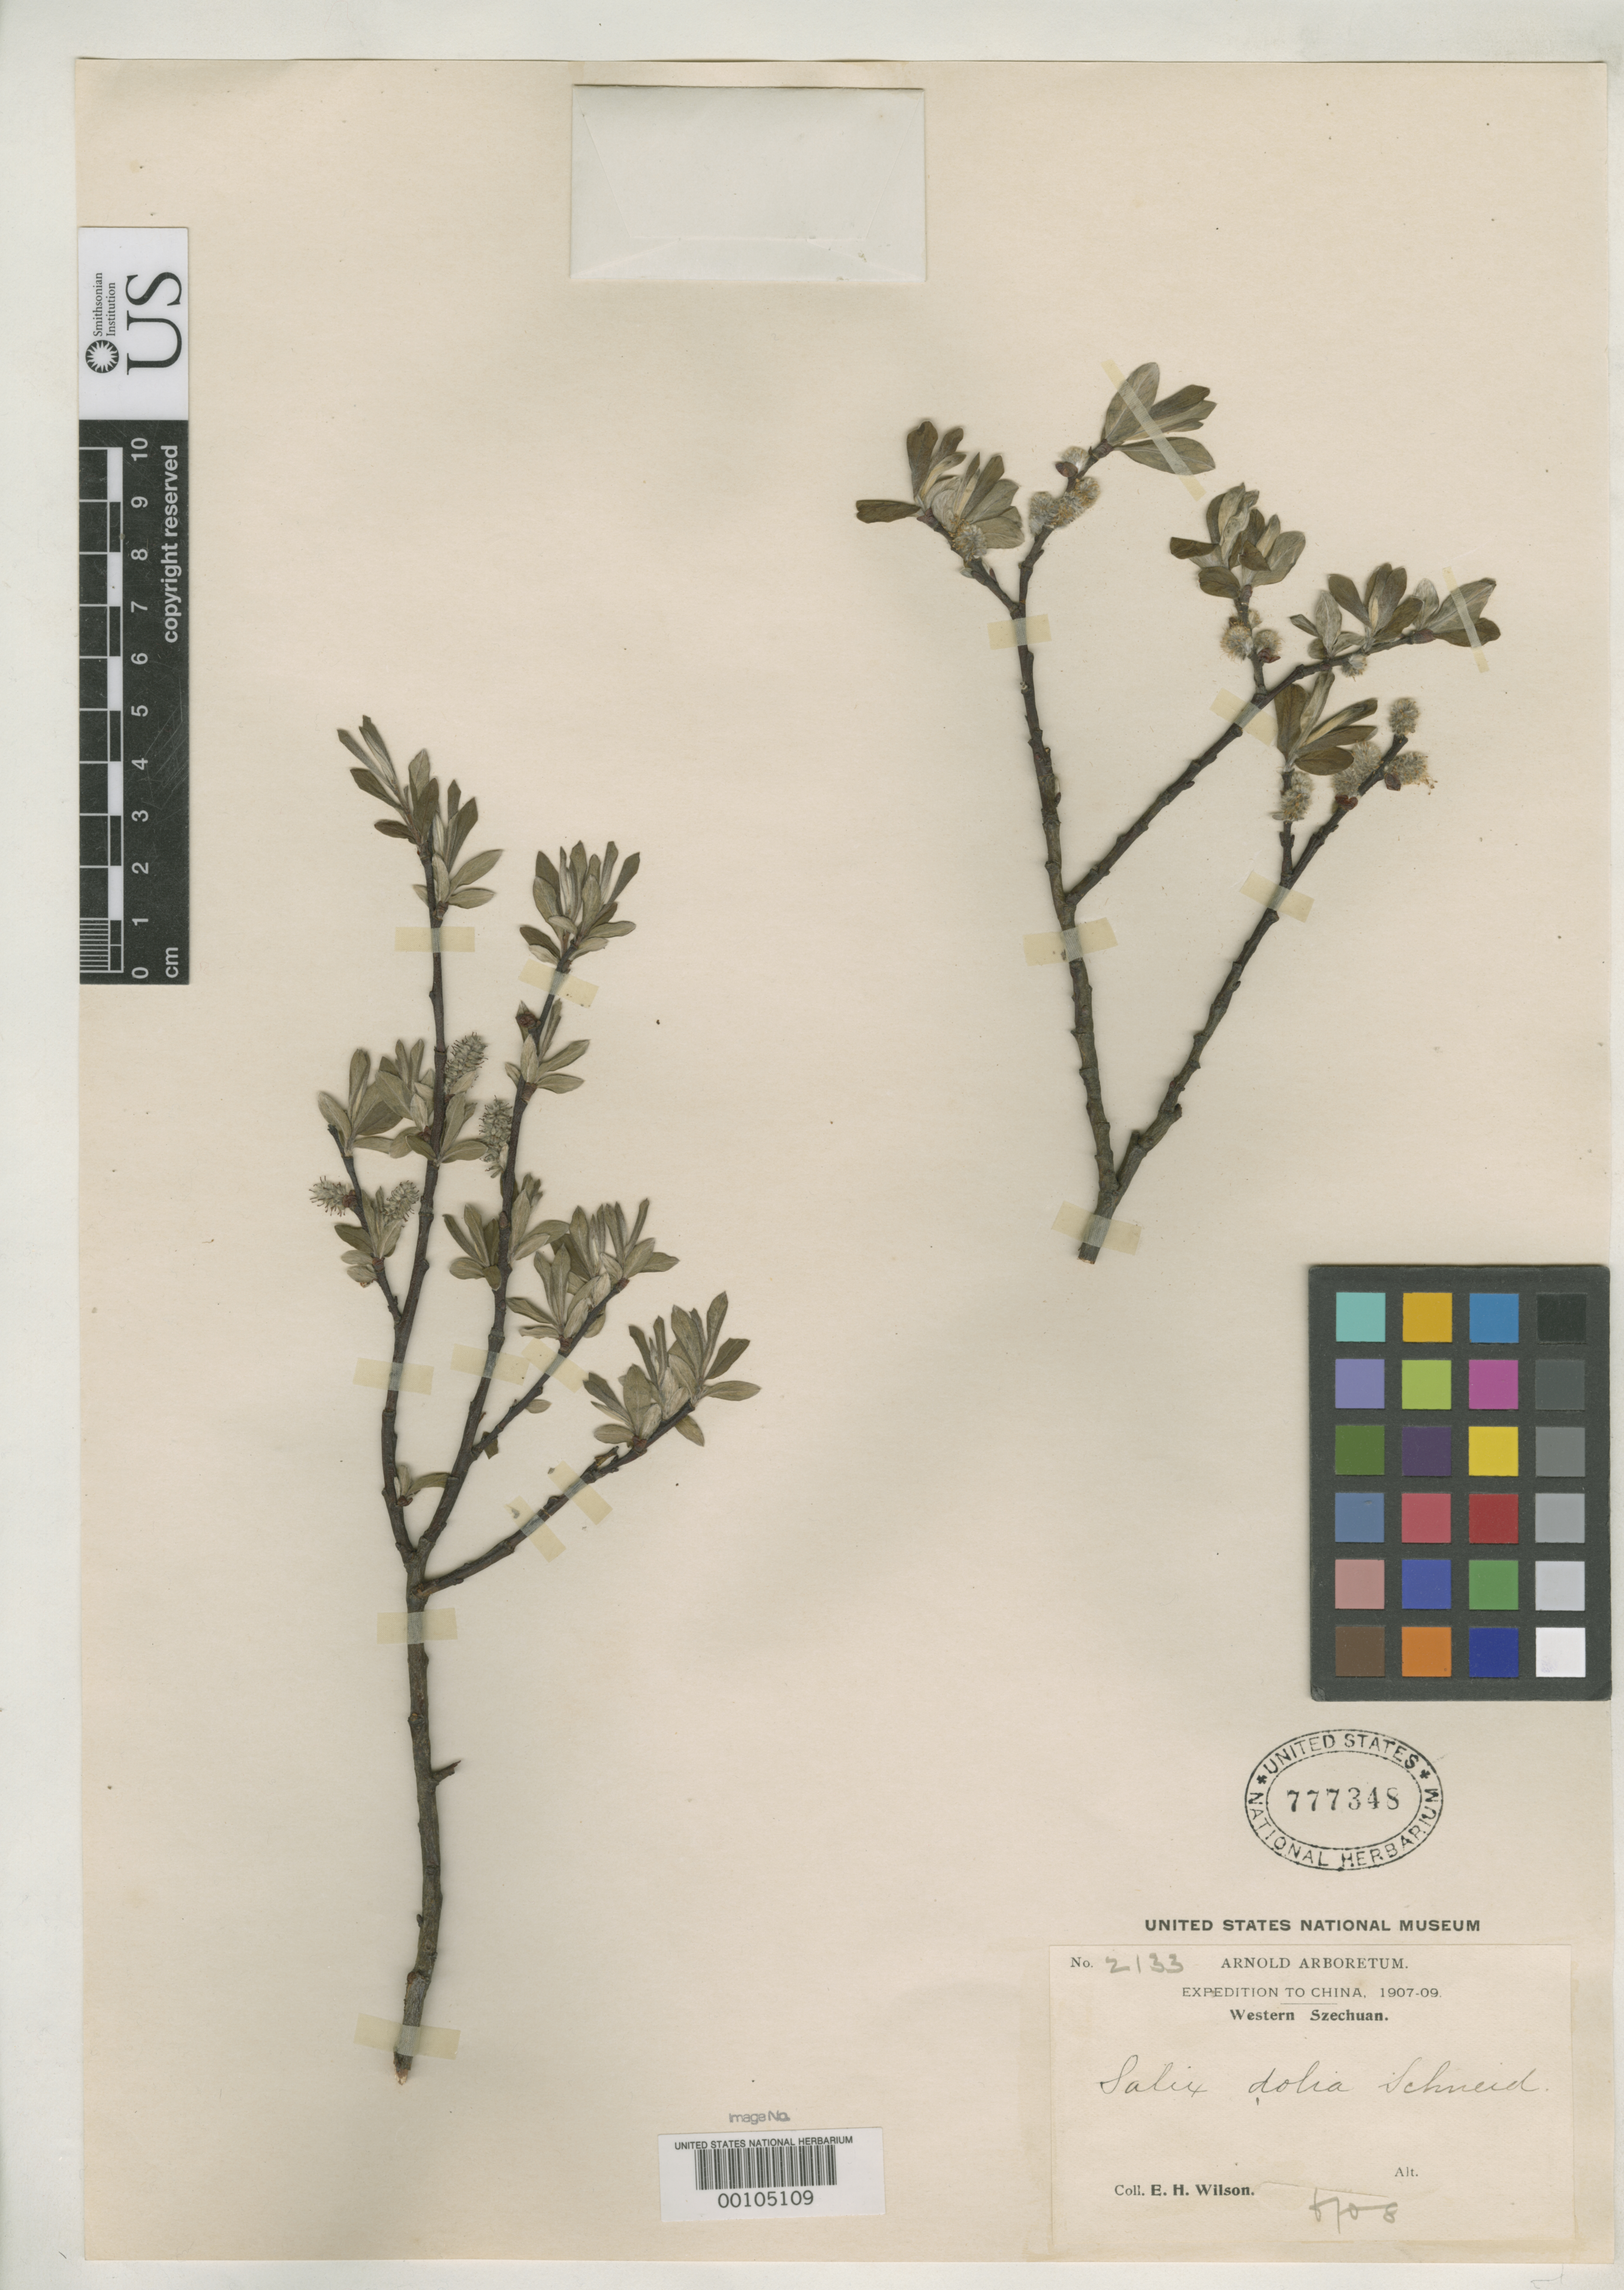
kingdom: Plantae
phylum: Tracheophyta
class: Magnoliopsida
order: Malpighiales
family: Salicaceae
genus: Salix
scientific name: Salix dolia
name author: C.K. Schneid. in Sarg.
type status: Isotype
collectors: E. H. Wilson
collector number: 2133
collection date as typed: Jun 1908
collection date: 1908-06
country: China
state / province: Sichuan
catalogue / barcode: US 777348